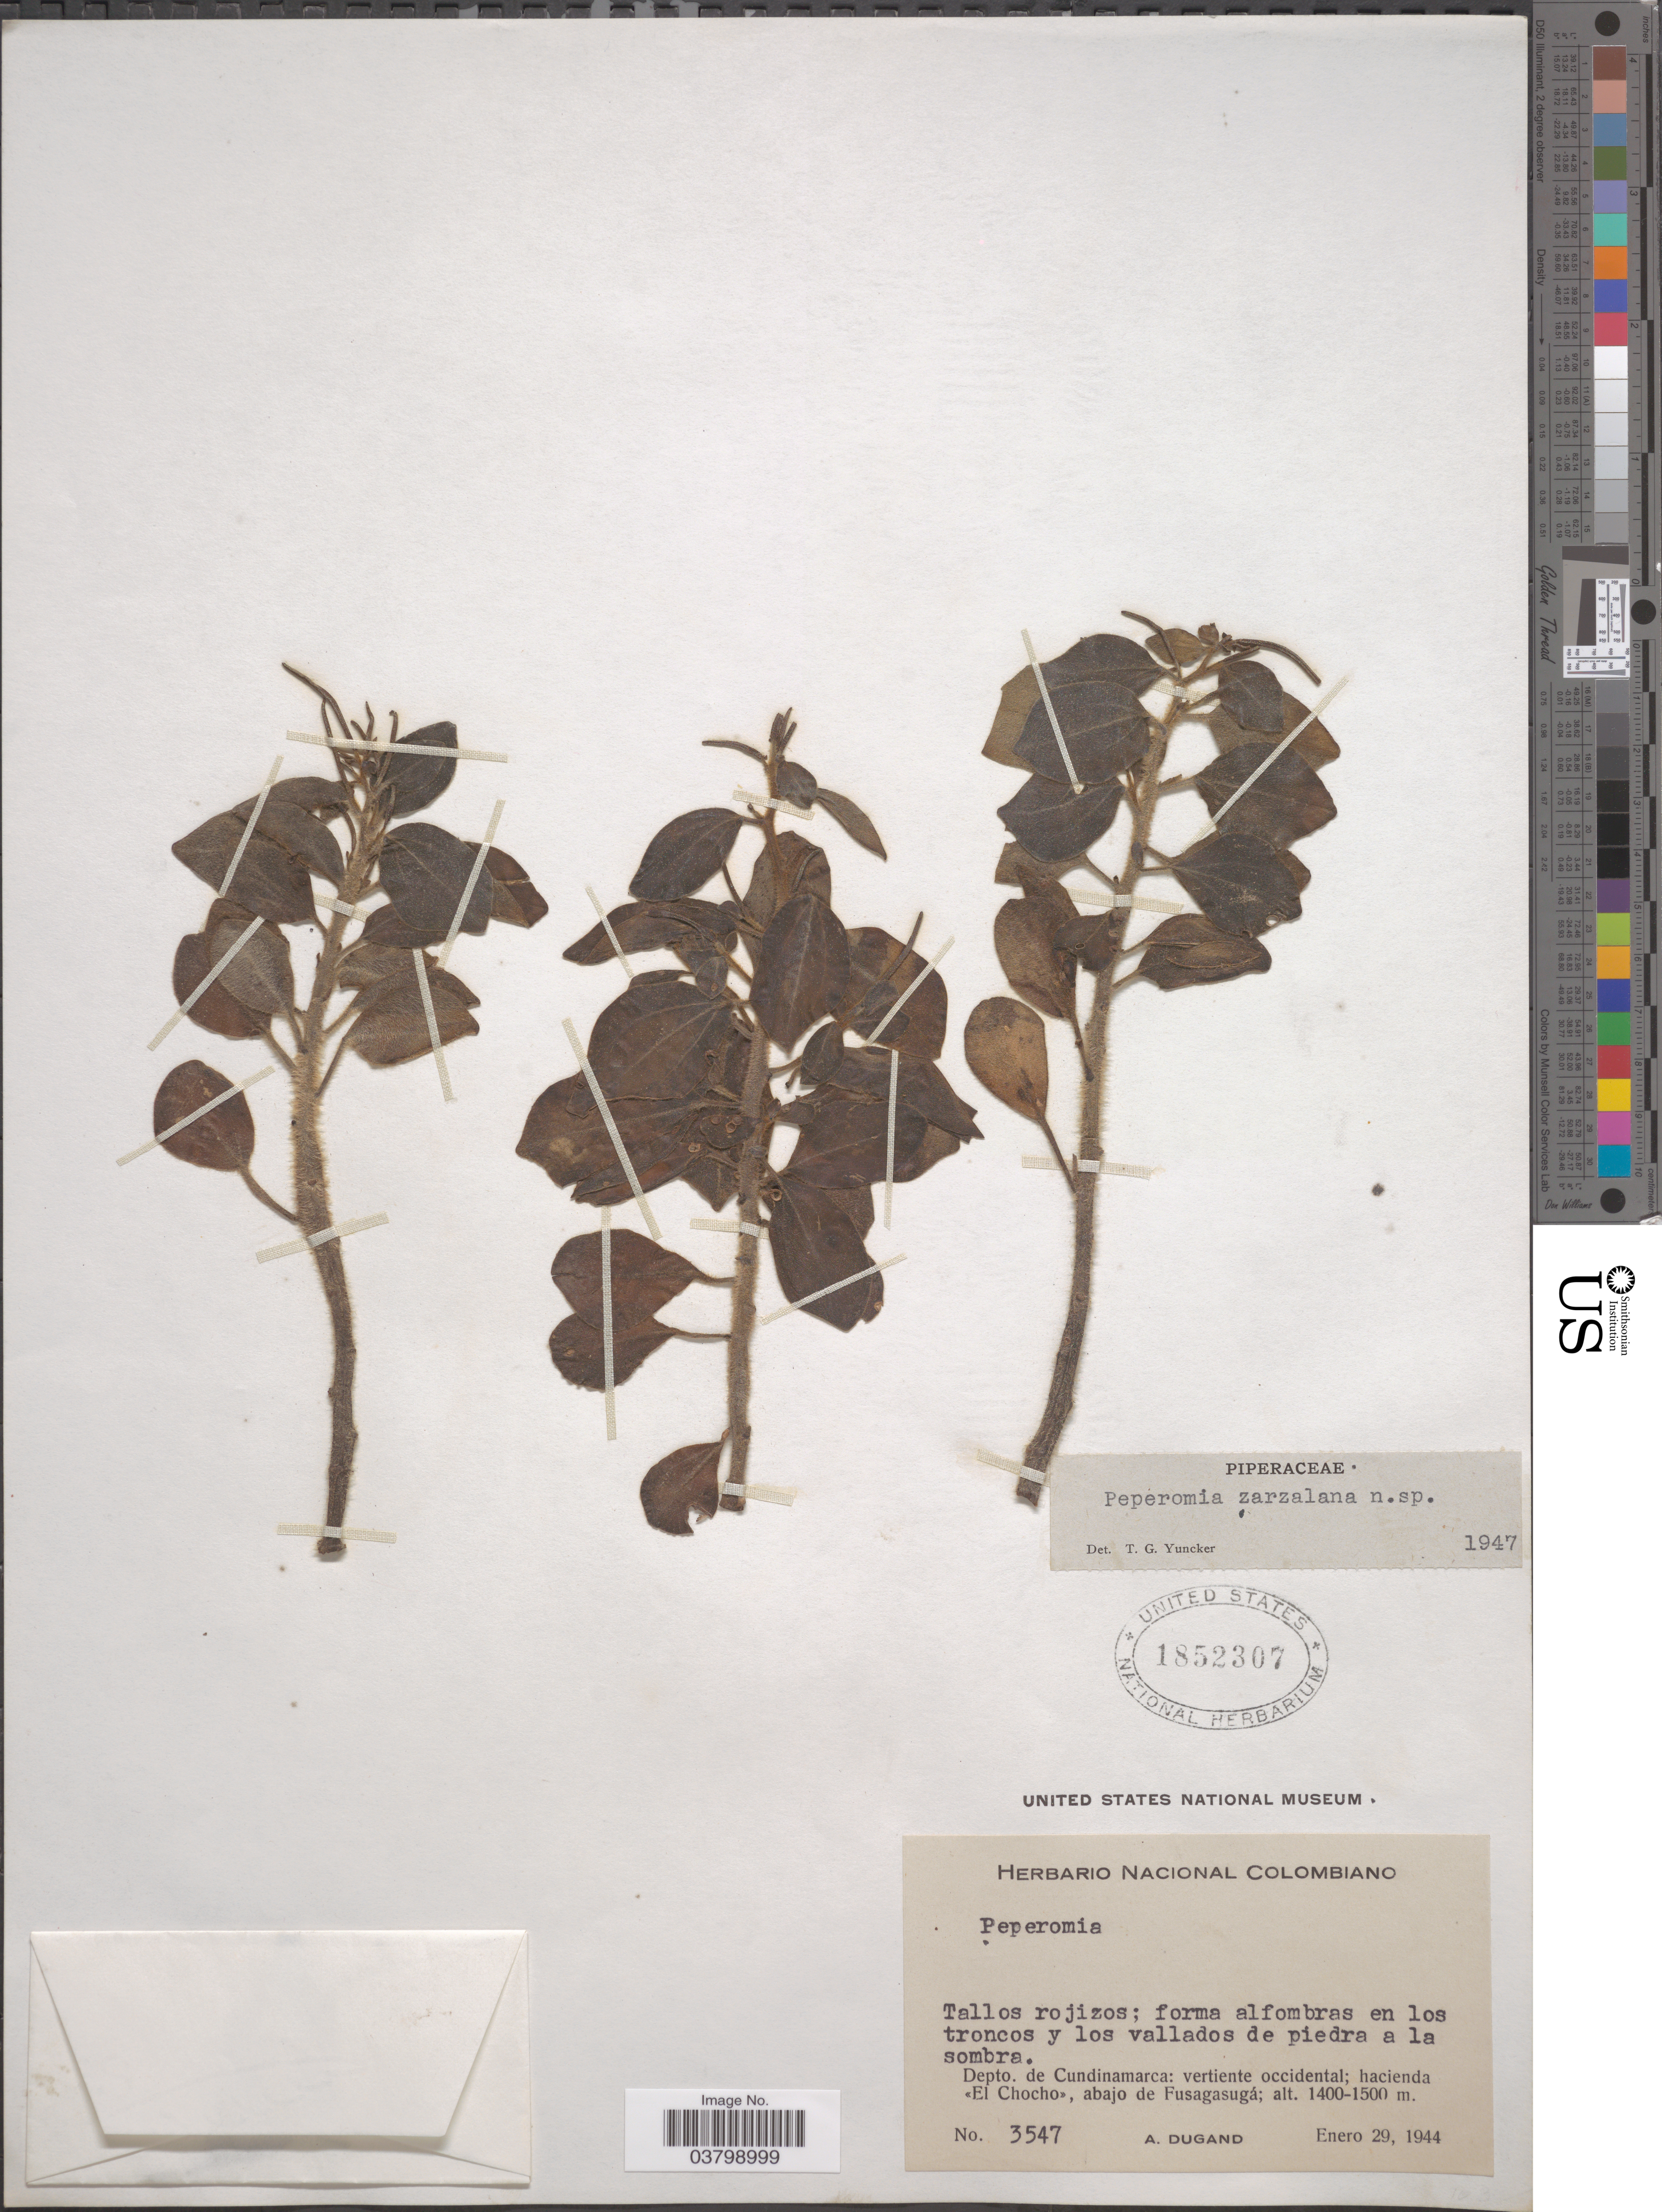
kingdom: Plantae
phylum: Tracheophyta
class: Magnoliopsida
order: Piperales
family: Piperaceae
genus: Peperomia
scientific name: Peperomia zarzalana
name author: Trel. & Yunck.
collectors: A. Dugand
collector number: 3547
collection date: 1944-01-29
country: Colombia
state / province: Cundinamarca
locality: Depto. de Cundinamarca: vertiente occidental; hacienda <El Chocho>, abajo de Fusagasugá.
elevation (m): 1400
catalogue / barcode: US 1852307